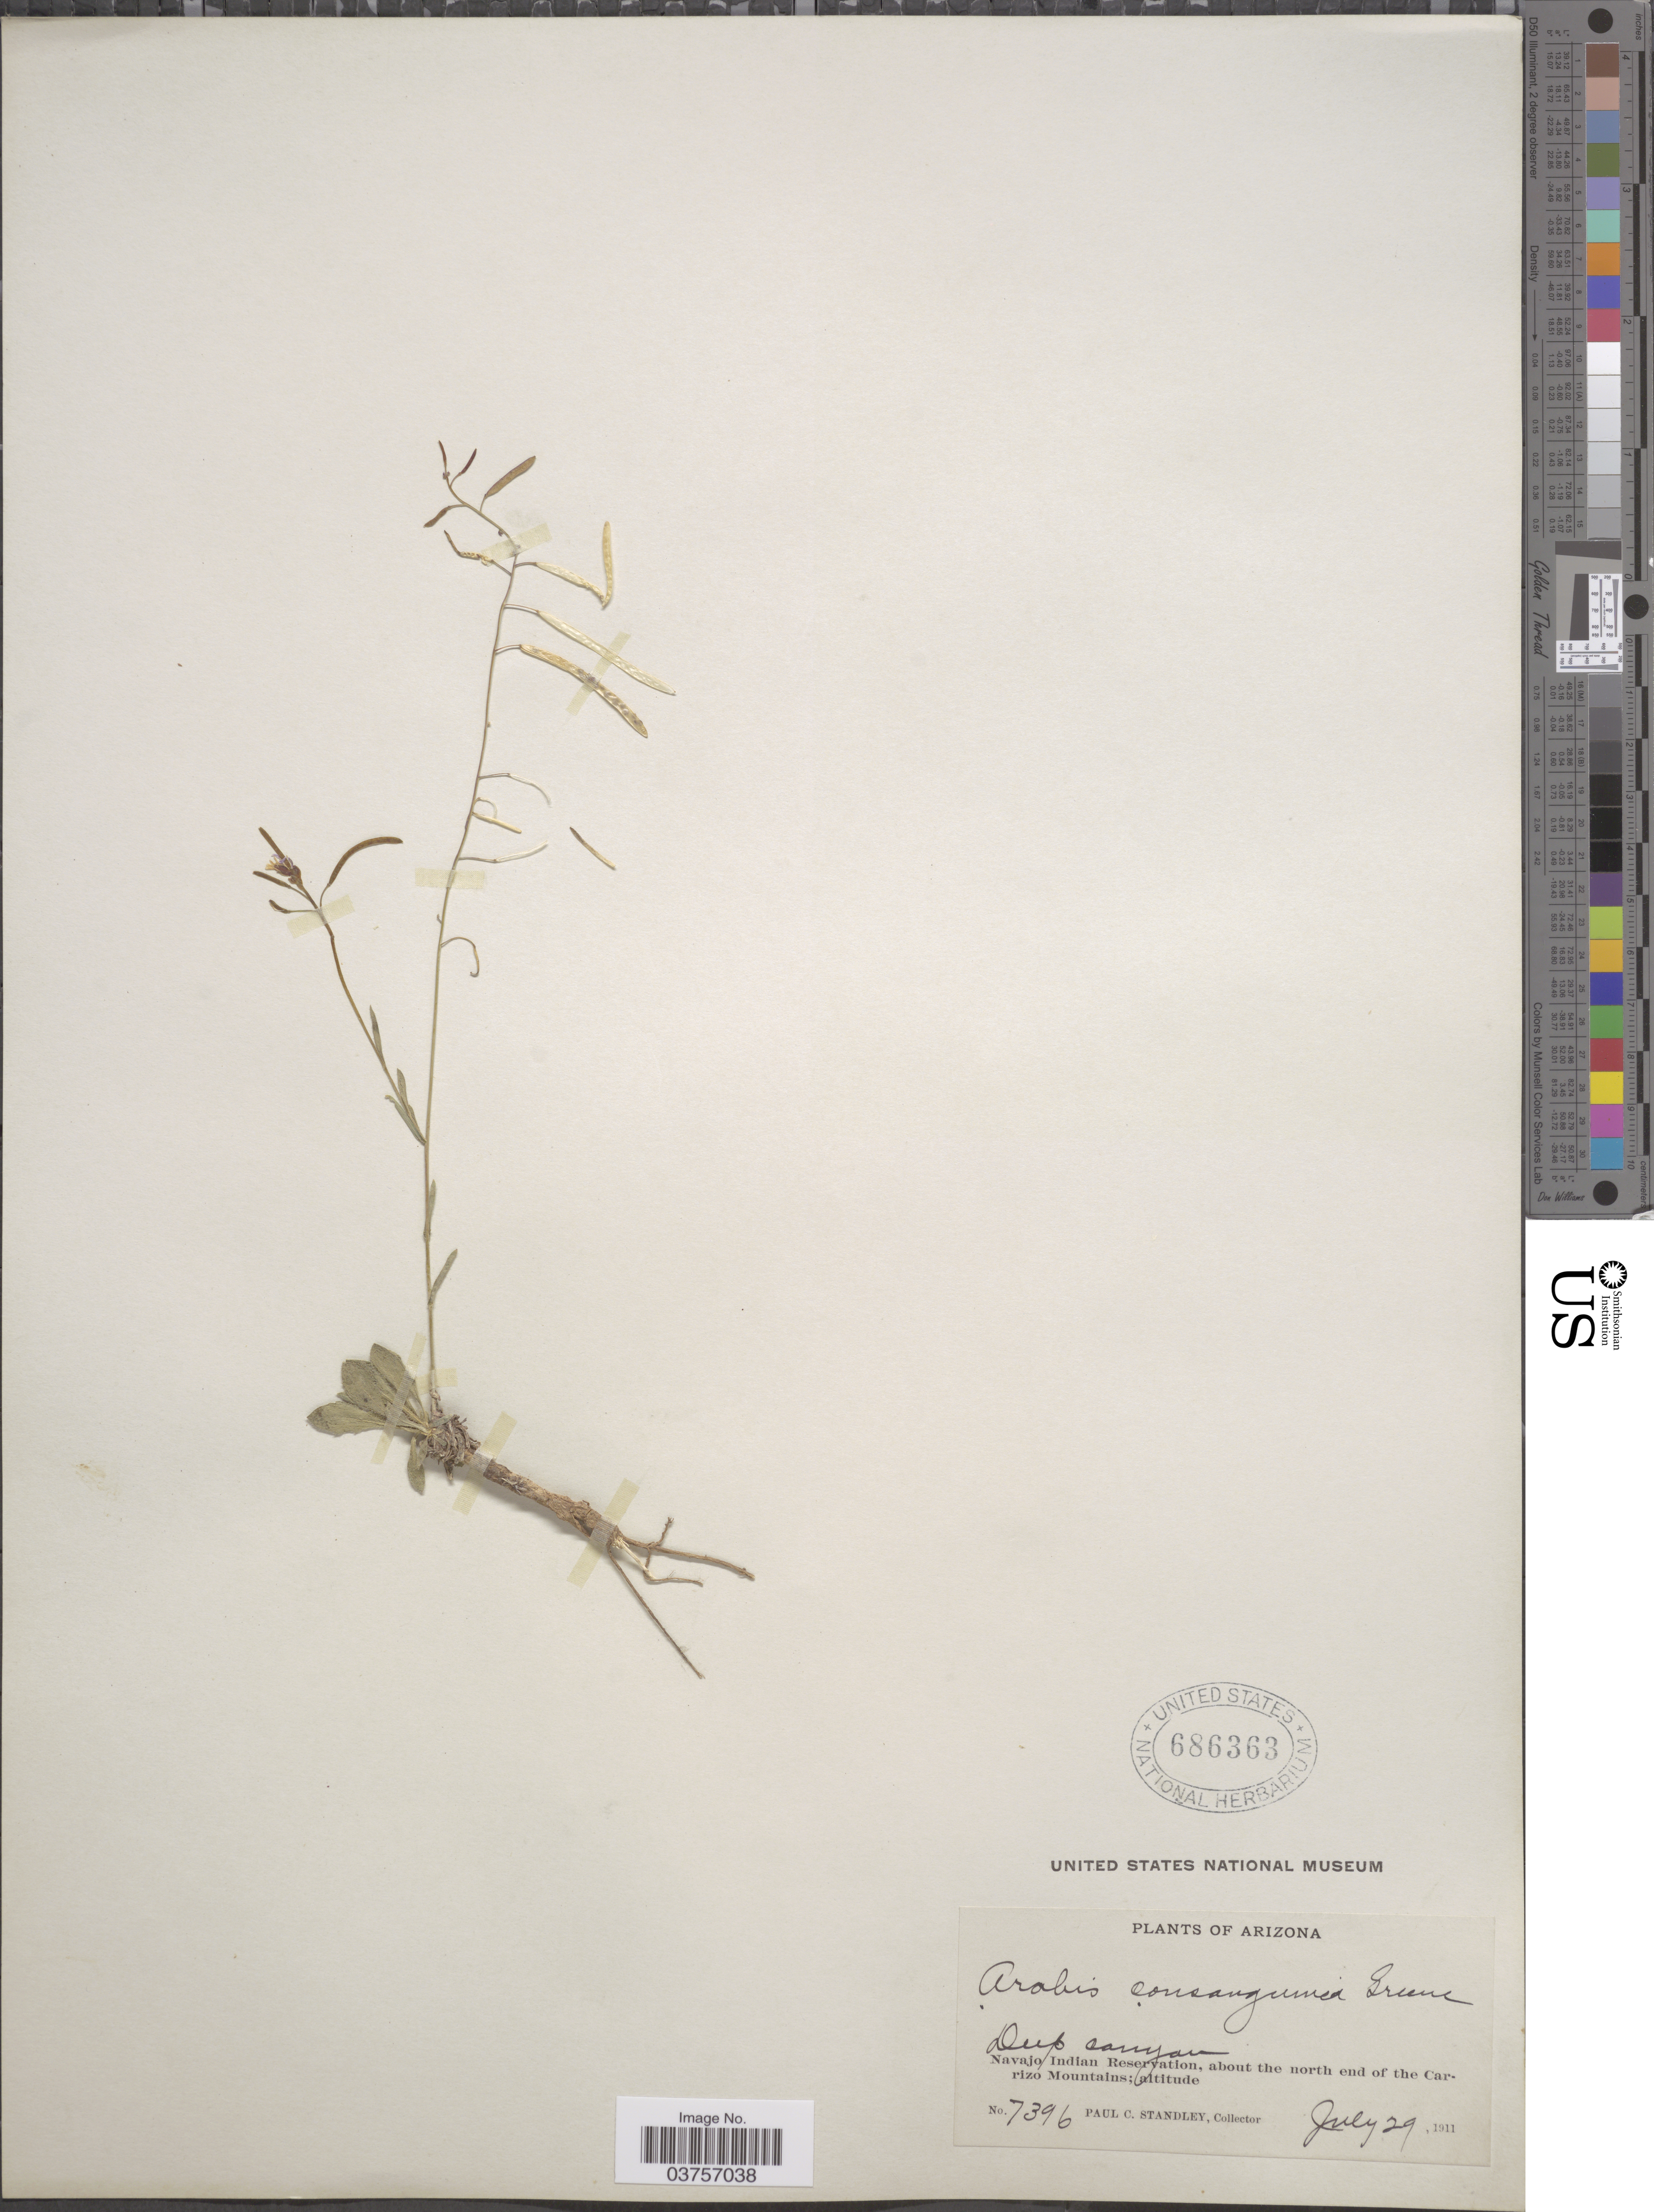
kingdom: Plantae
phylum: Tracheophyta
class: Magnoliopsida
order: Brassicales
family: Brassicaceae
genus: Arabis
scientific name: Arabis fendleri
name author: (S. Watson) Greene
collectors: P. C. Standley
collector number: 7396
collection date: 1911-07-29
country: United States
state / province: Arizona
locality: Navajo Indian Reservation, about the north end of the Carrizo Mountains.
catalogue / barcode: US 686363